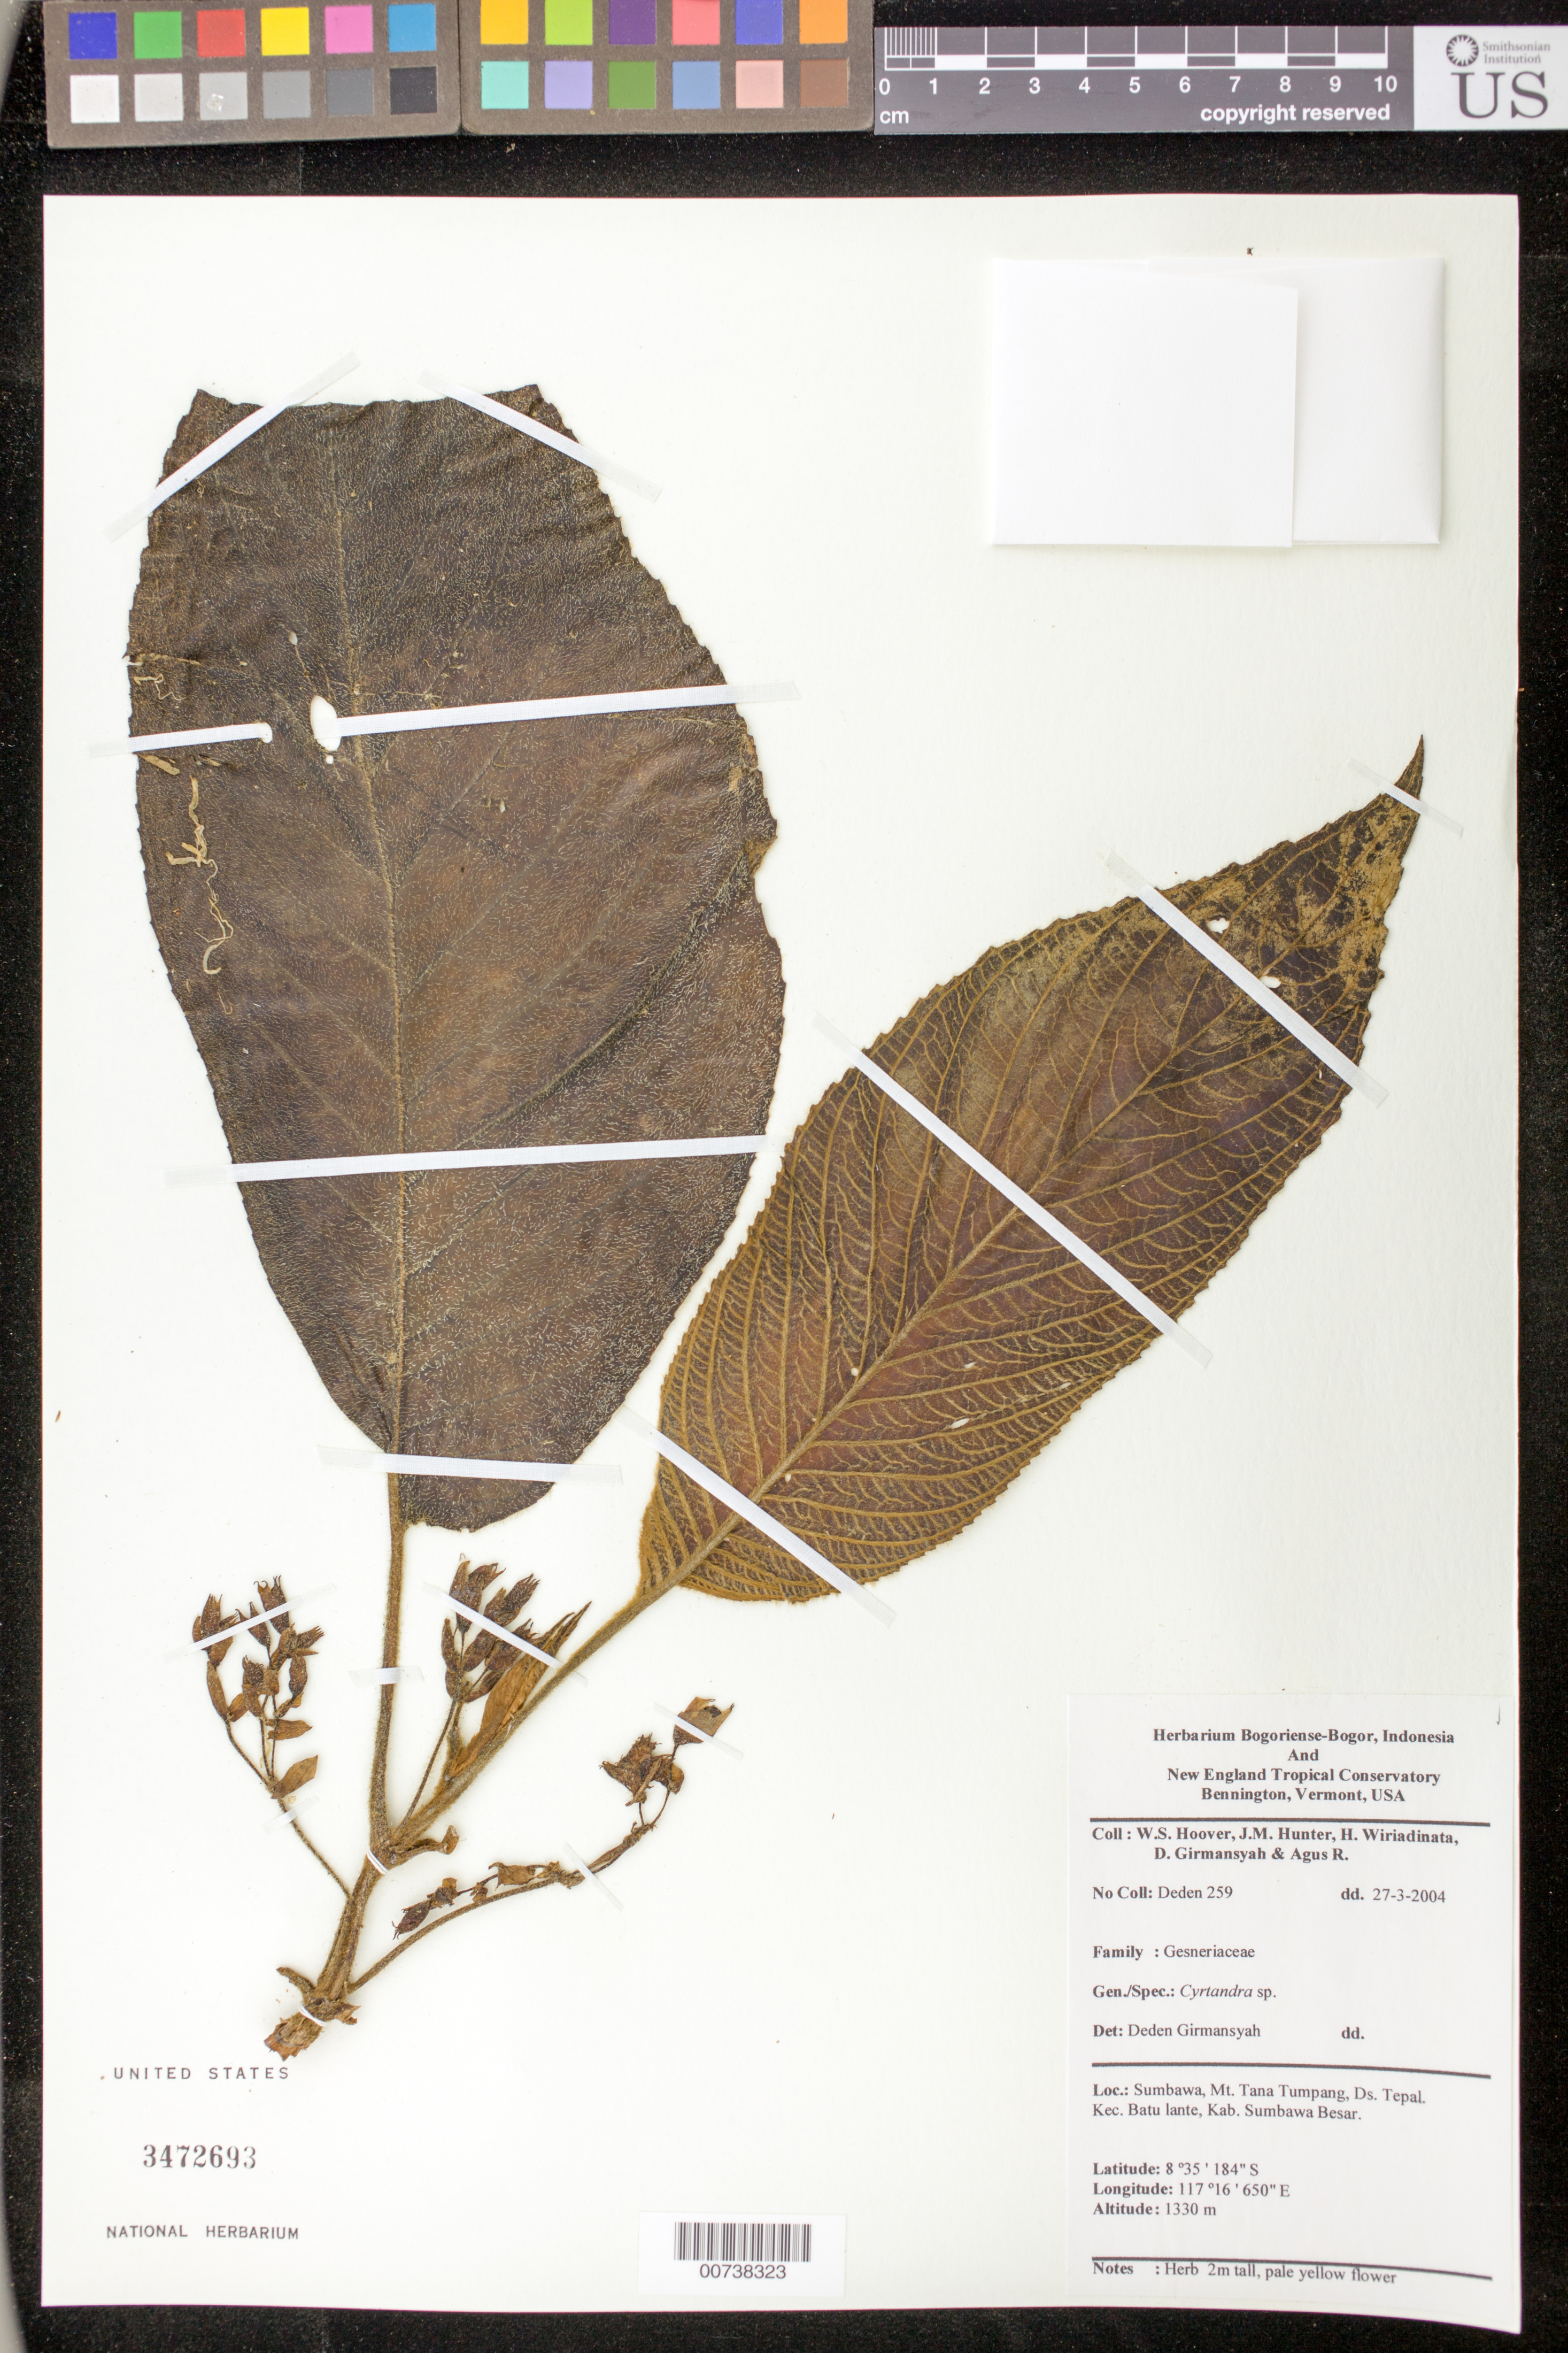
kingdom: Plantae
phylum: Tracheophyta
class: Magnoliopsida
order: Lamiales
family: Gesneriaceae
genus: Cyrtandra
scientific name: Cyrtandra sp.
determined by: Girmansyah, D.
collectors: W. S. Hoover, J. Hunter, H. Wiriadinata, D. Girmansyah & A. Ruskandi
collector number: Deden 259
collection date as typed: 27 Mar 2004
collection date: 2004-03-27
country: Indonesia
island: Sumbawa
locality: Sumbawa, Mt. Tana Tumpang, Ds. Tepal, Kec. Batu lante, Kab. Sumbawa Besar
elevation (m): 1330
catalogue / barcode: US 3472693